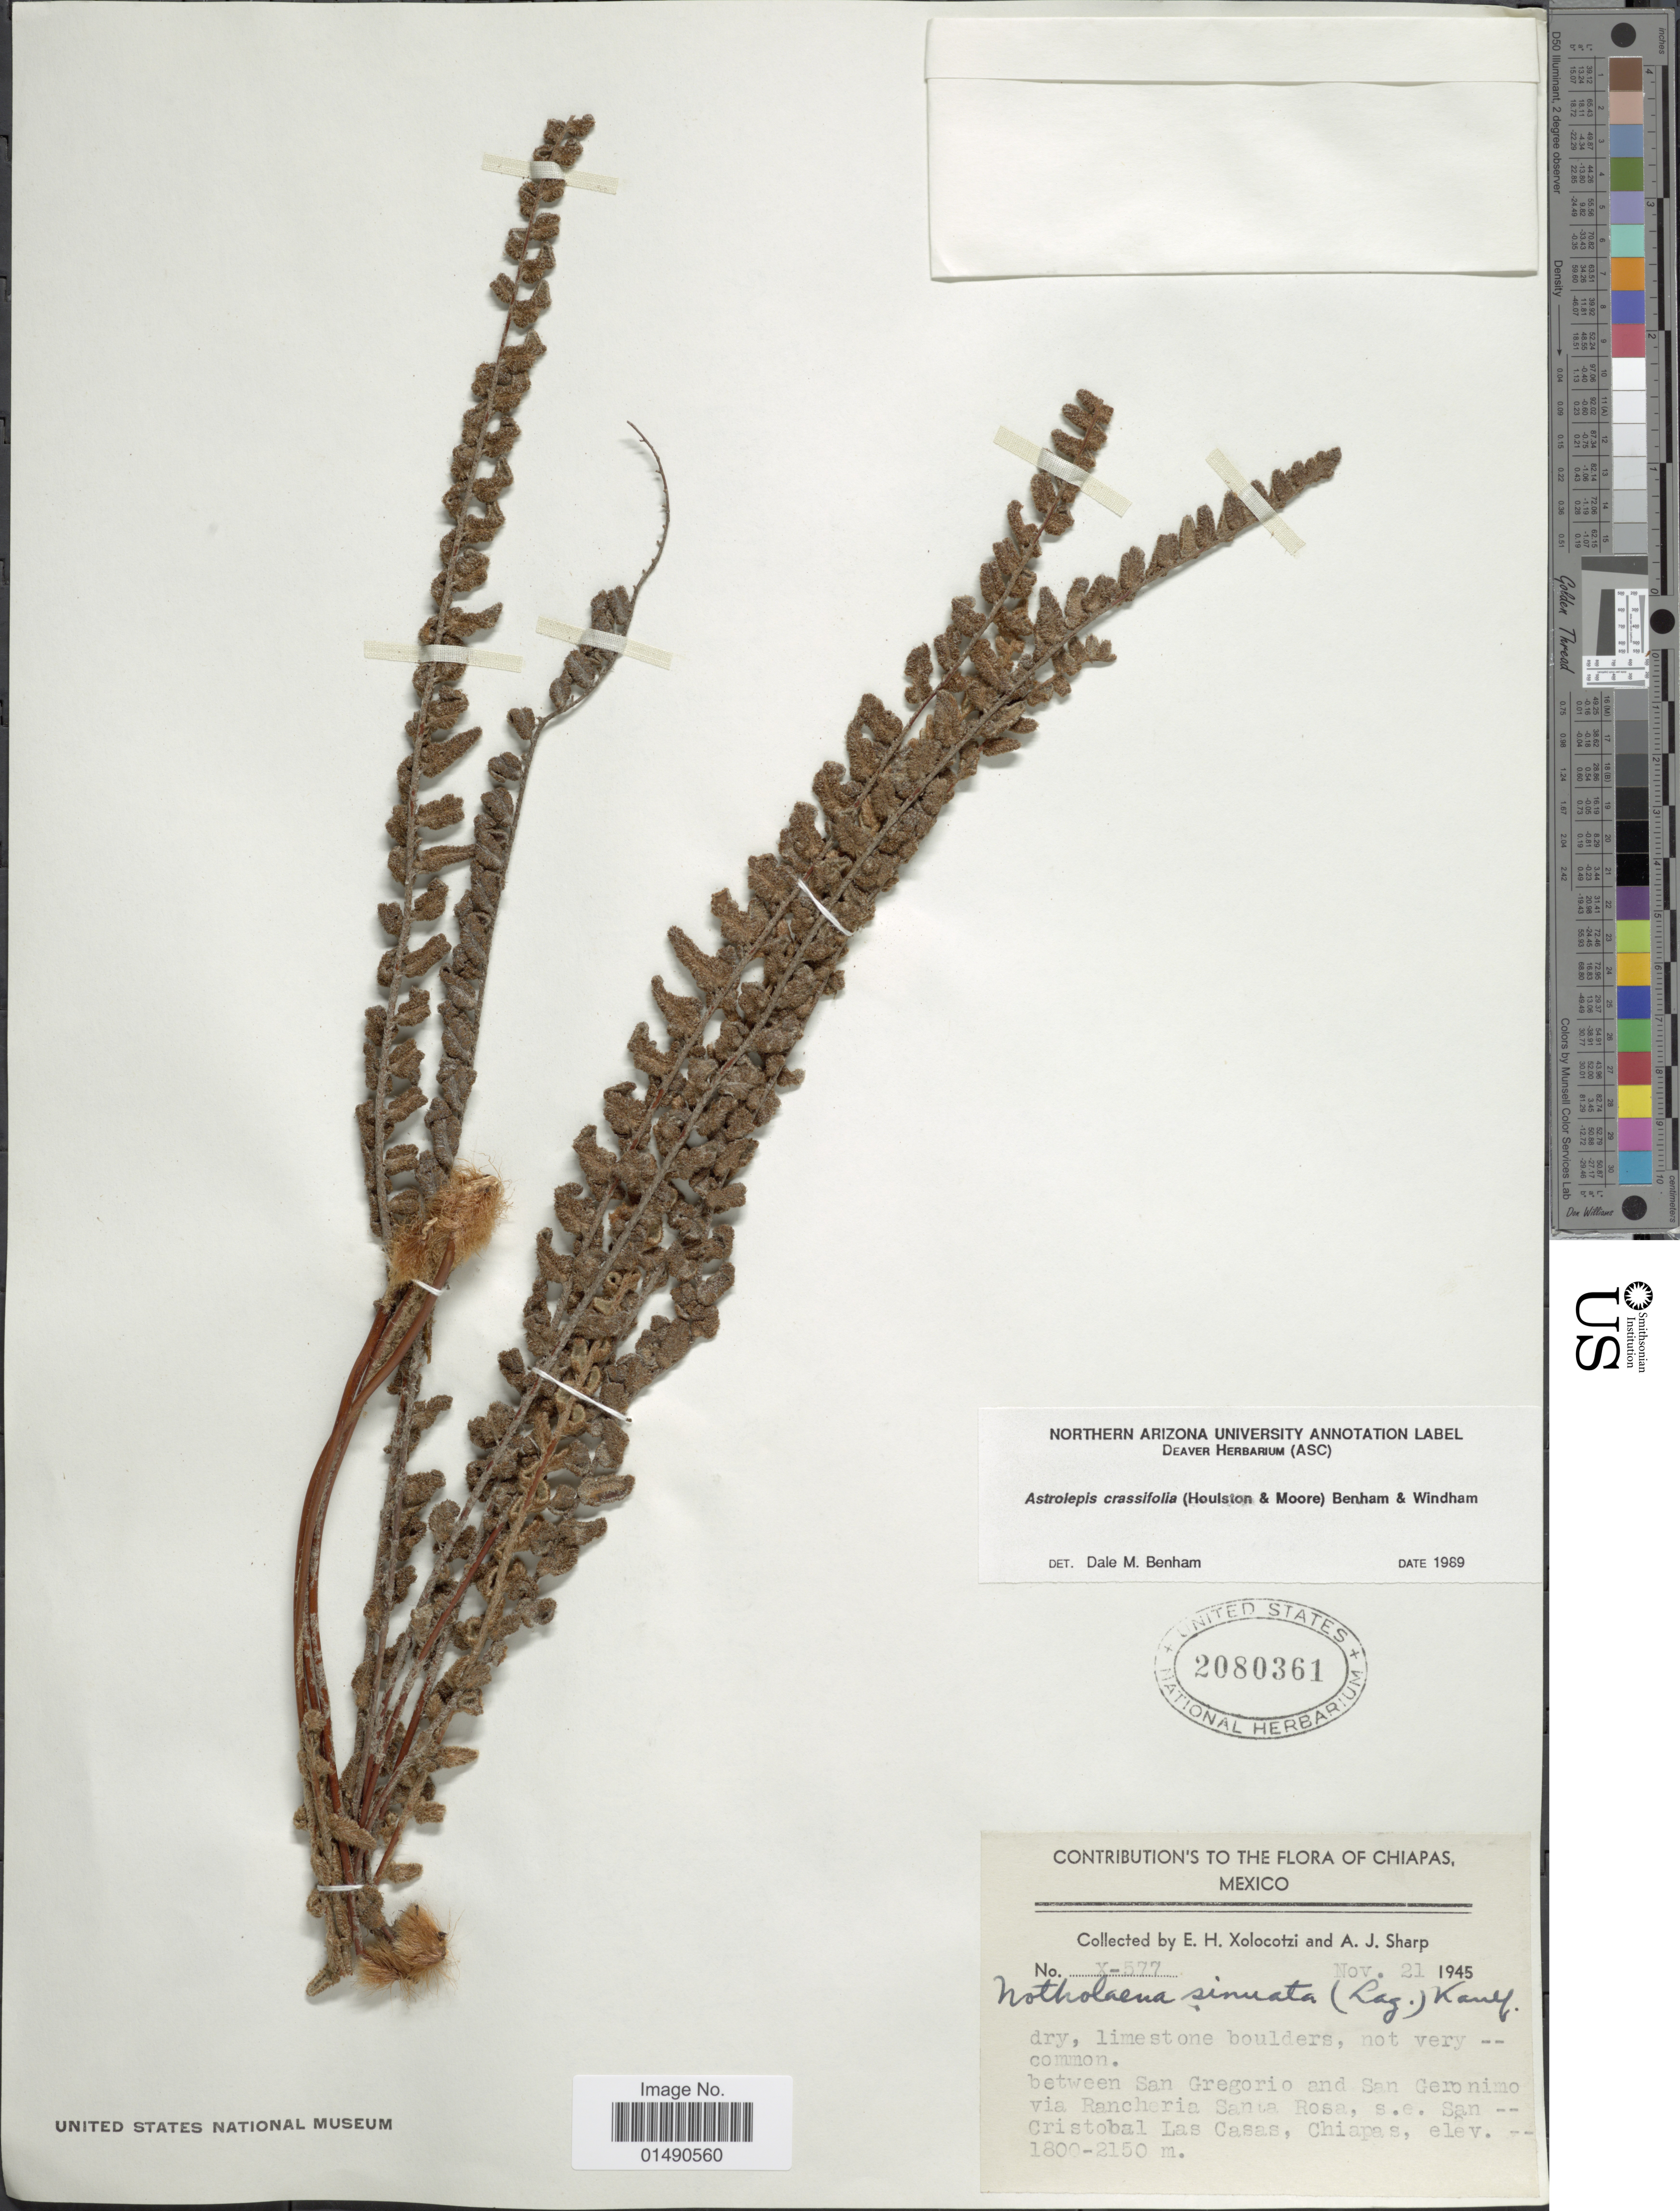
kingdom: Plantae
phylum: Tracheophyta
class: Polypodiopsida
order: Polypodiales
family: Pteridaceae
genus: Astrolepis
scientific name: Astrolepis crassifolia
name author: (Houlston & T. Moore) D.M. Benham & Windham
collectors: E. I. Hernández-X. & A. J. Sharp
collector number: X-577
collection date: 1945-11-21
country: Mexico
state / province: Chiapas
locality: Between San Gregorio and San Geronimo via Rancheria Santa Rosa, s.e. San Cristobal Las Casas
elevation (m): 1800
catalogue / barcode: US 2080361